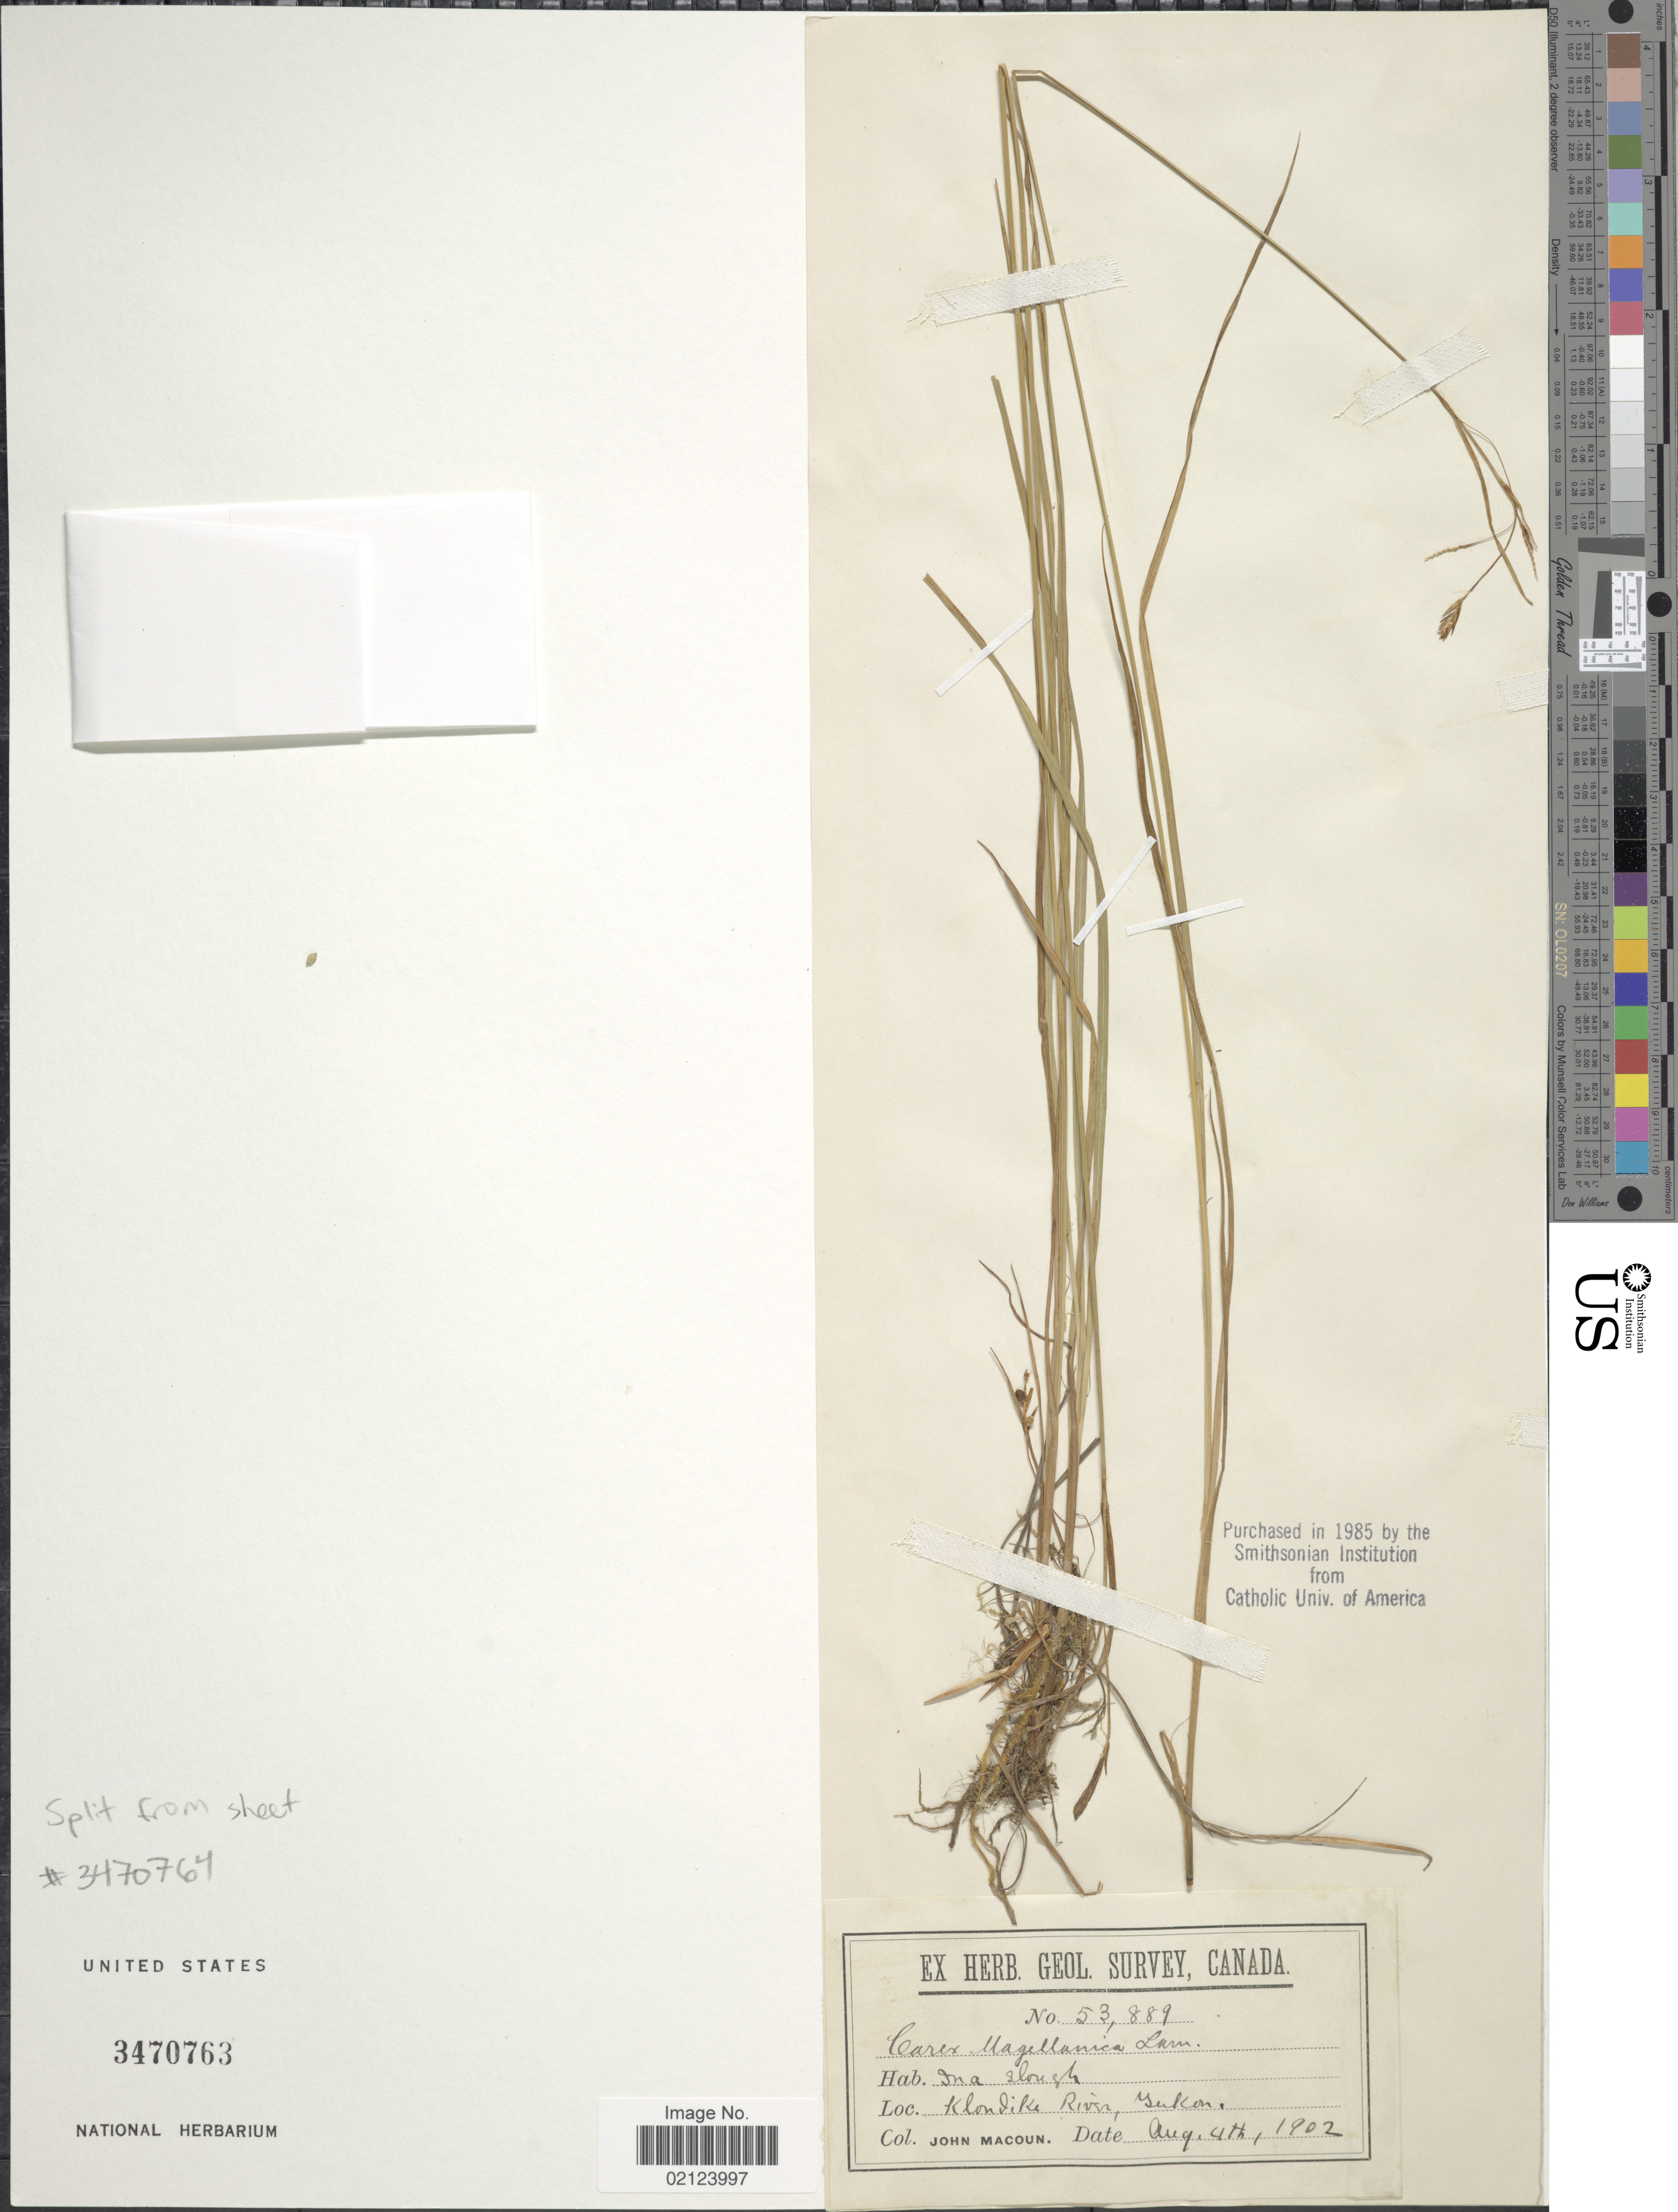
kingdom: Plantae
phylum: Tracheophyta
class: Liliopsida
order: Poales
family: Cyperaceae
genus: Carex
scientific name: Carex magellanica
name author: Lam.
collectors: J. Macoun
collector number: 53889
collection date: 1902-08-04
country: Canada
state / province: Yukon Territory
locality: Klondike River, Yukon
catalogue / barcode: US 3470763